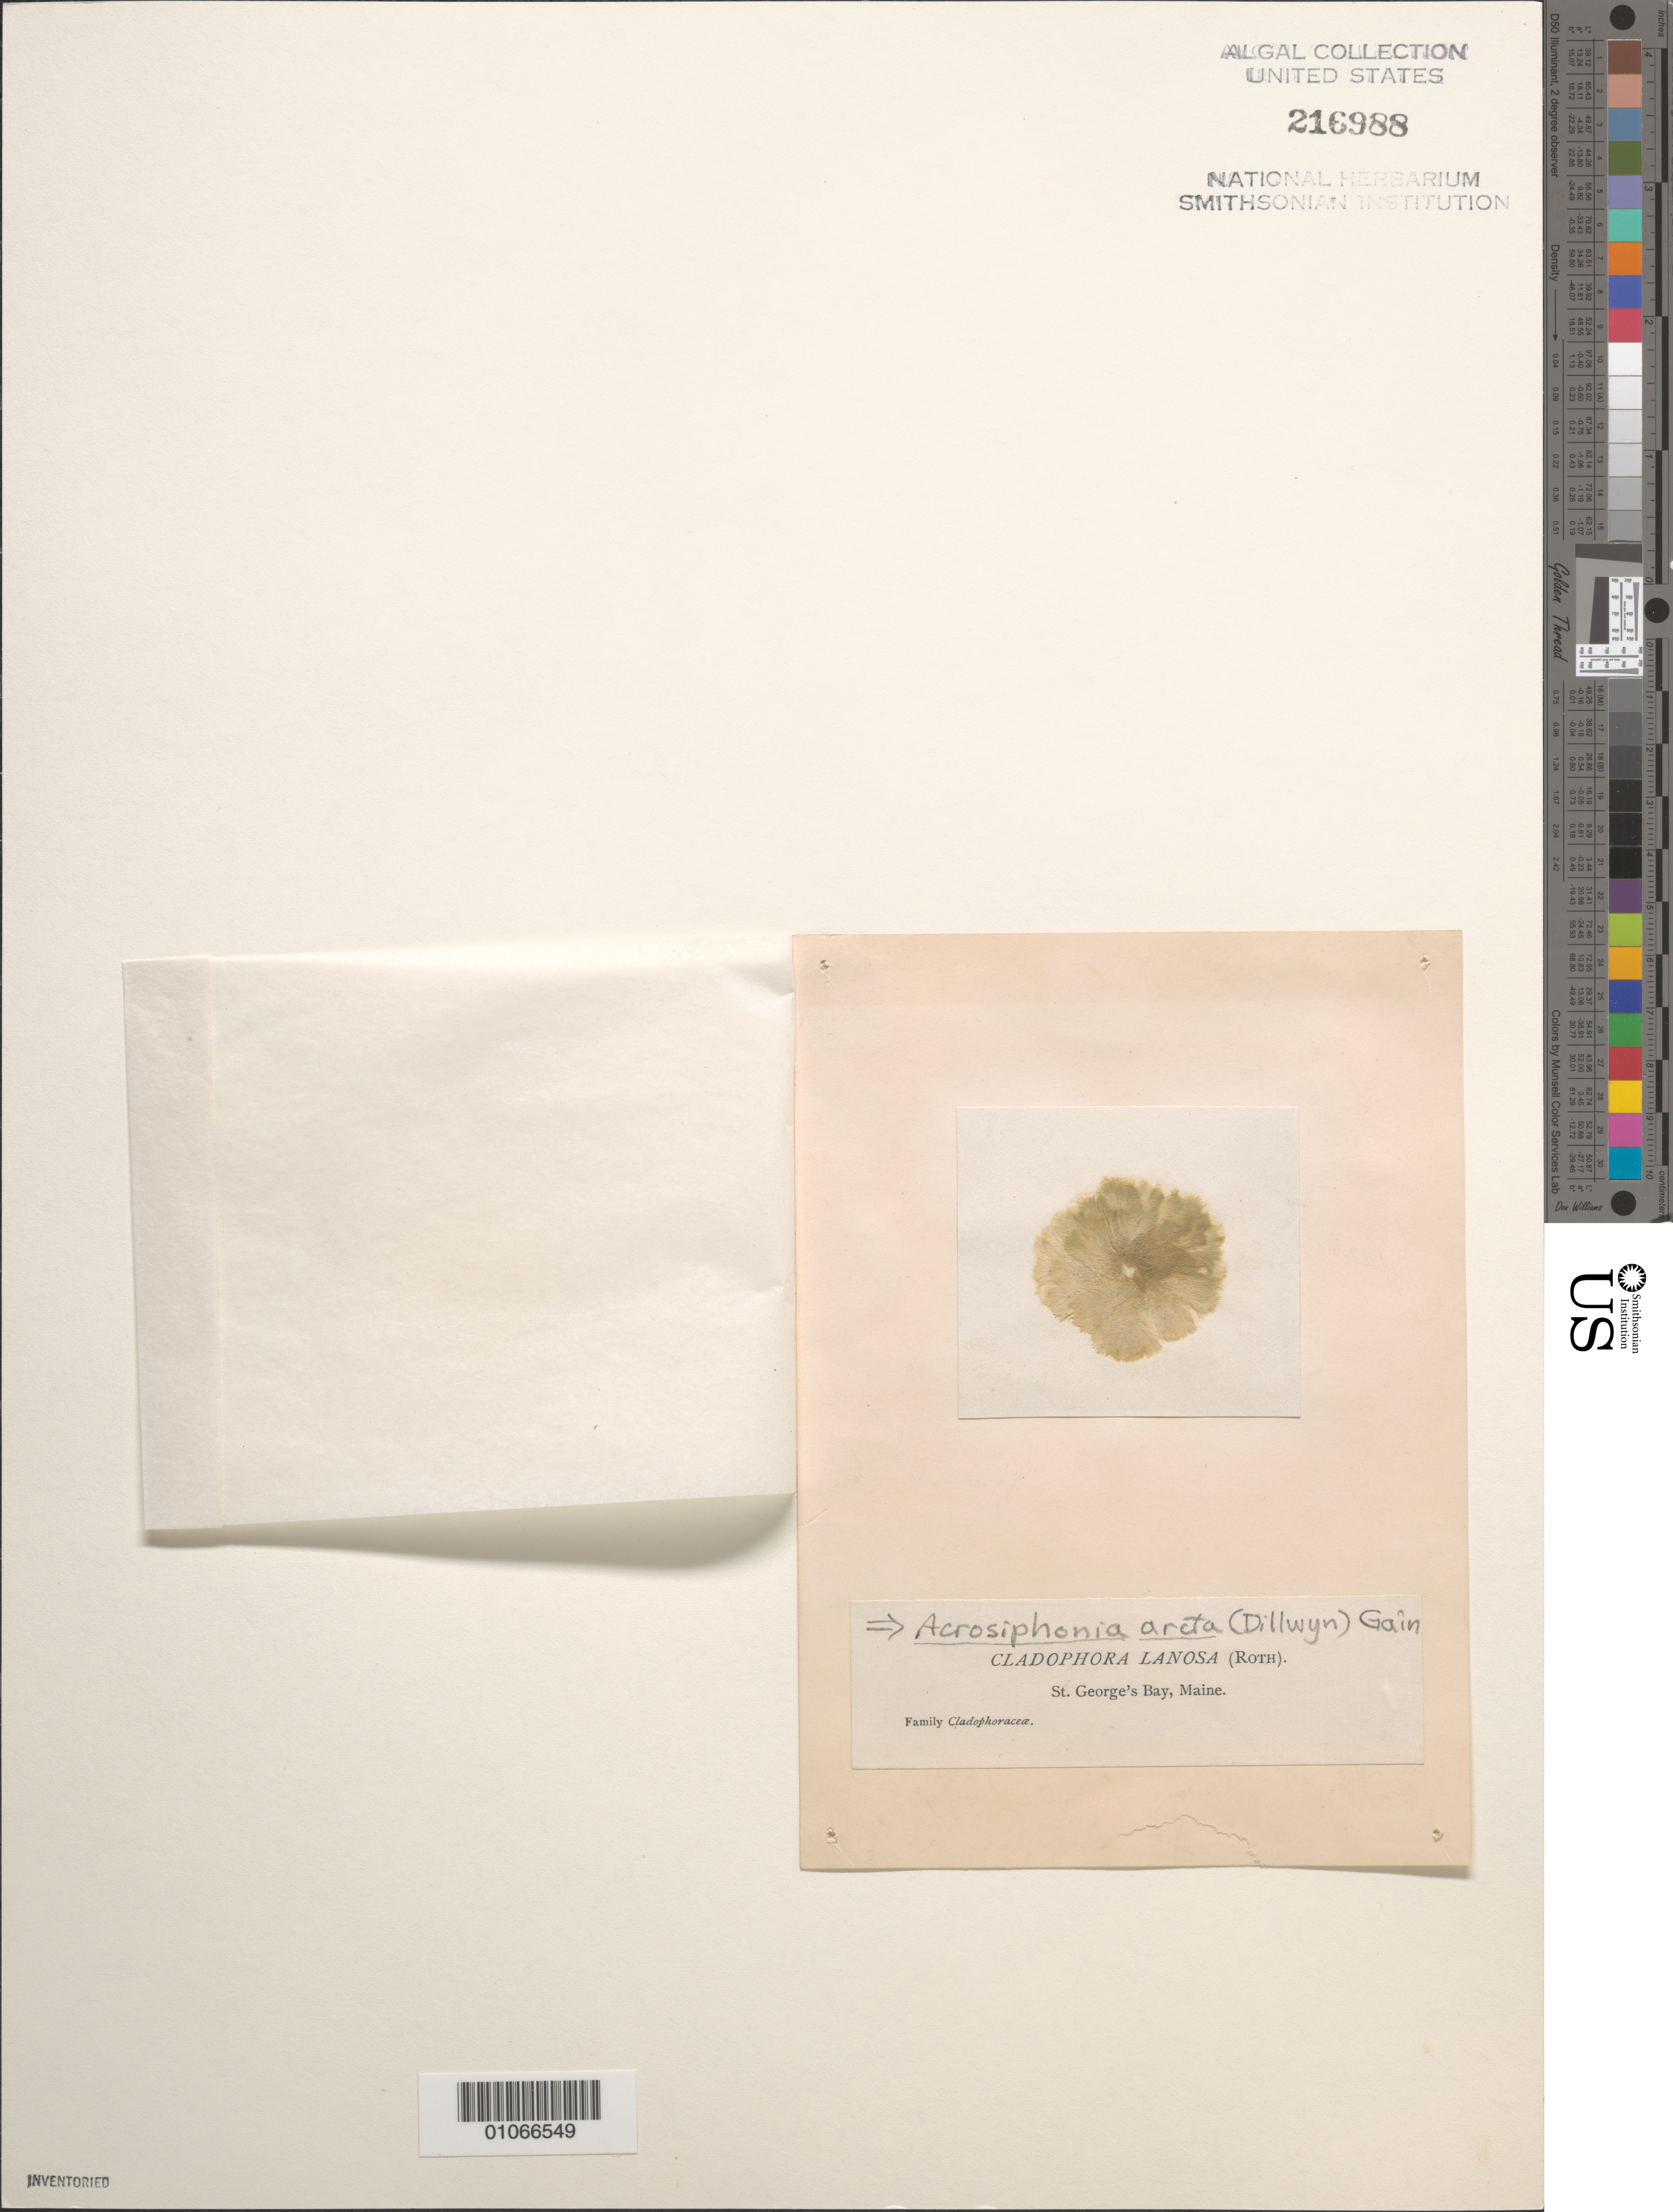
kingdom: Plantae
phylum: Chlorophyta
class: Ulvophyceae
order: Ulotrichales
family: Ulotrichaceae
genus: Acrosiphonia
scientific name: Acrosiphonia arcta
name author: (Dillwyn) Gain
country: United States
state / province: Maine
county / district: Waldo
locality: St. George's Bay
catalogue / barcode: US 216988